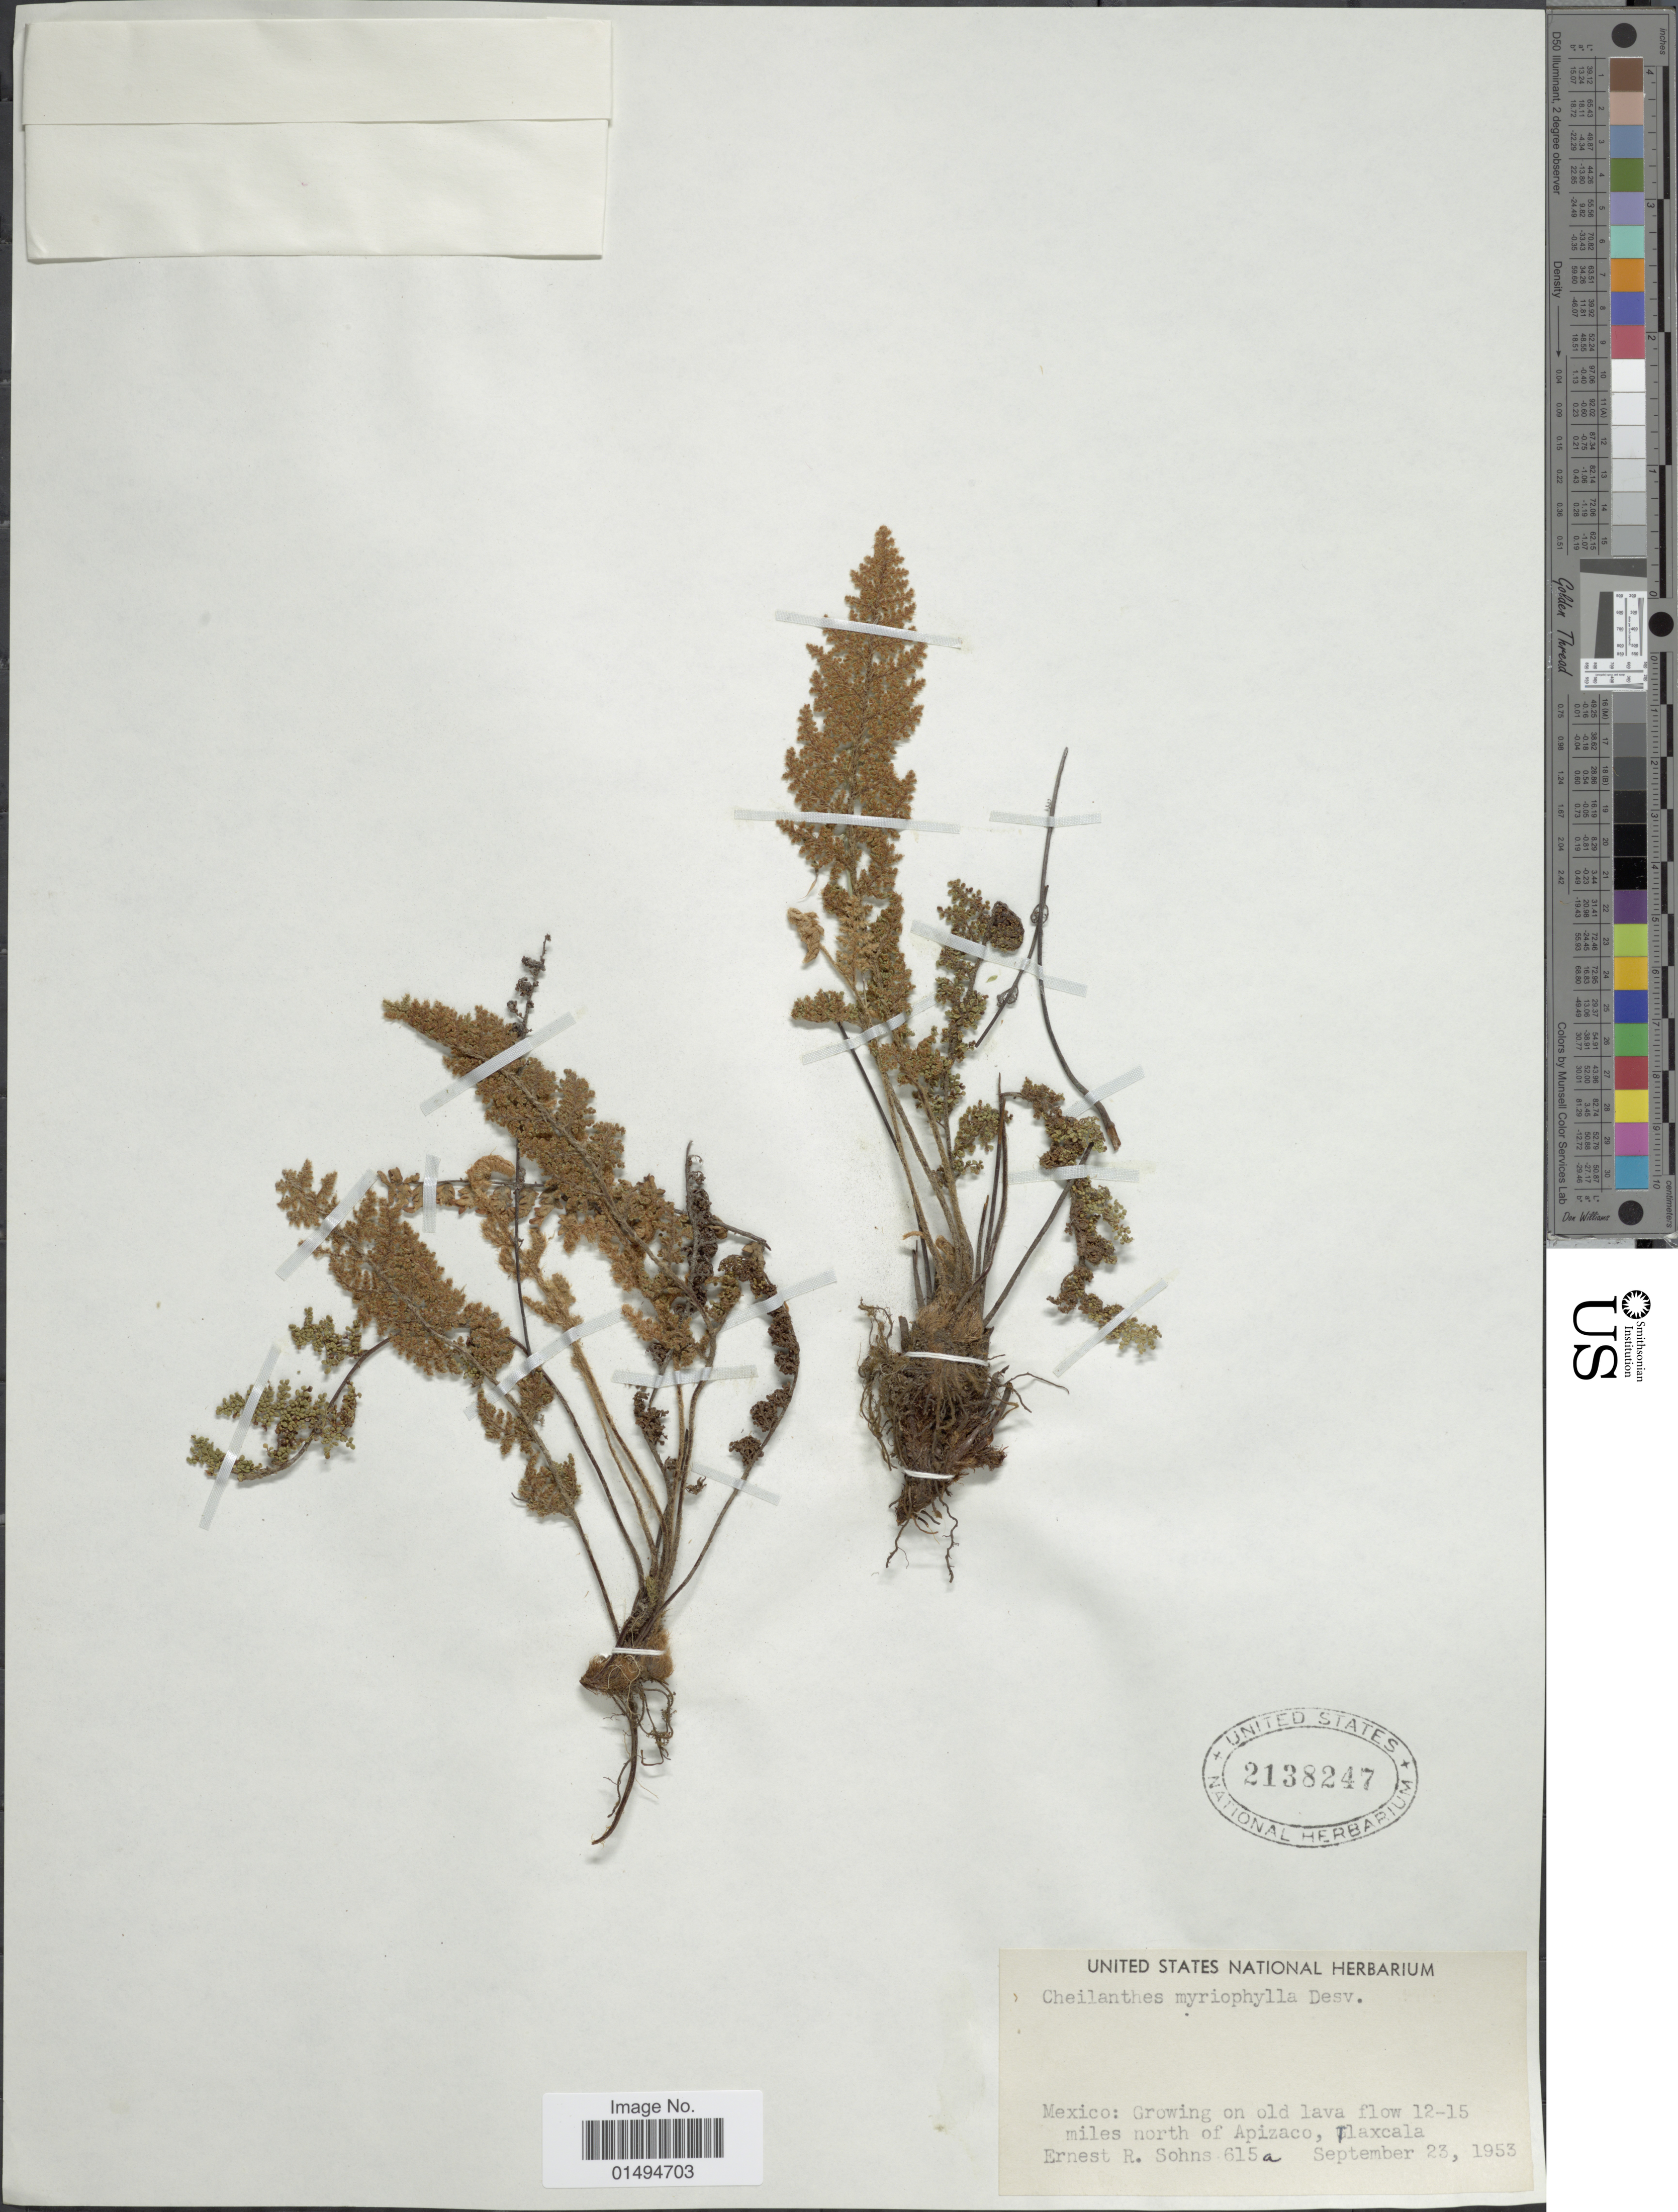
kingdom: Plantae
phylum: Tracheophyta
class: Polypodiopsida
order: Polypodiales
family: Pteridaceae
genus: Myriopteris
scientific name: Myriopteris myriophylla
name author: (Desv.) J. Sm.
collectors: E. R. Sohns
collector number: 615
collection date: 1953-09-23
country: Mexico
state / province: Tlaxcala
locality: On old lava flow 12-15 miles north of Apizaco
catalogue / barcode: US 2138247